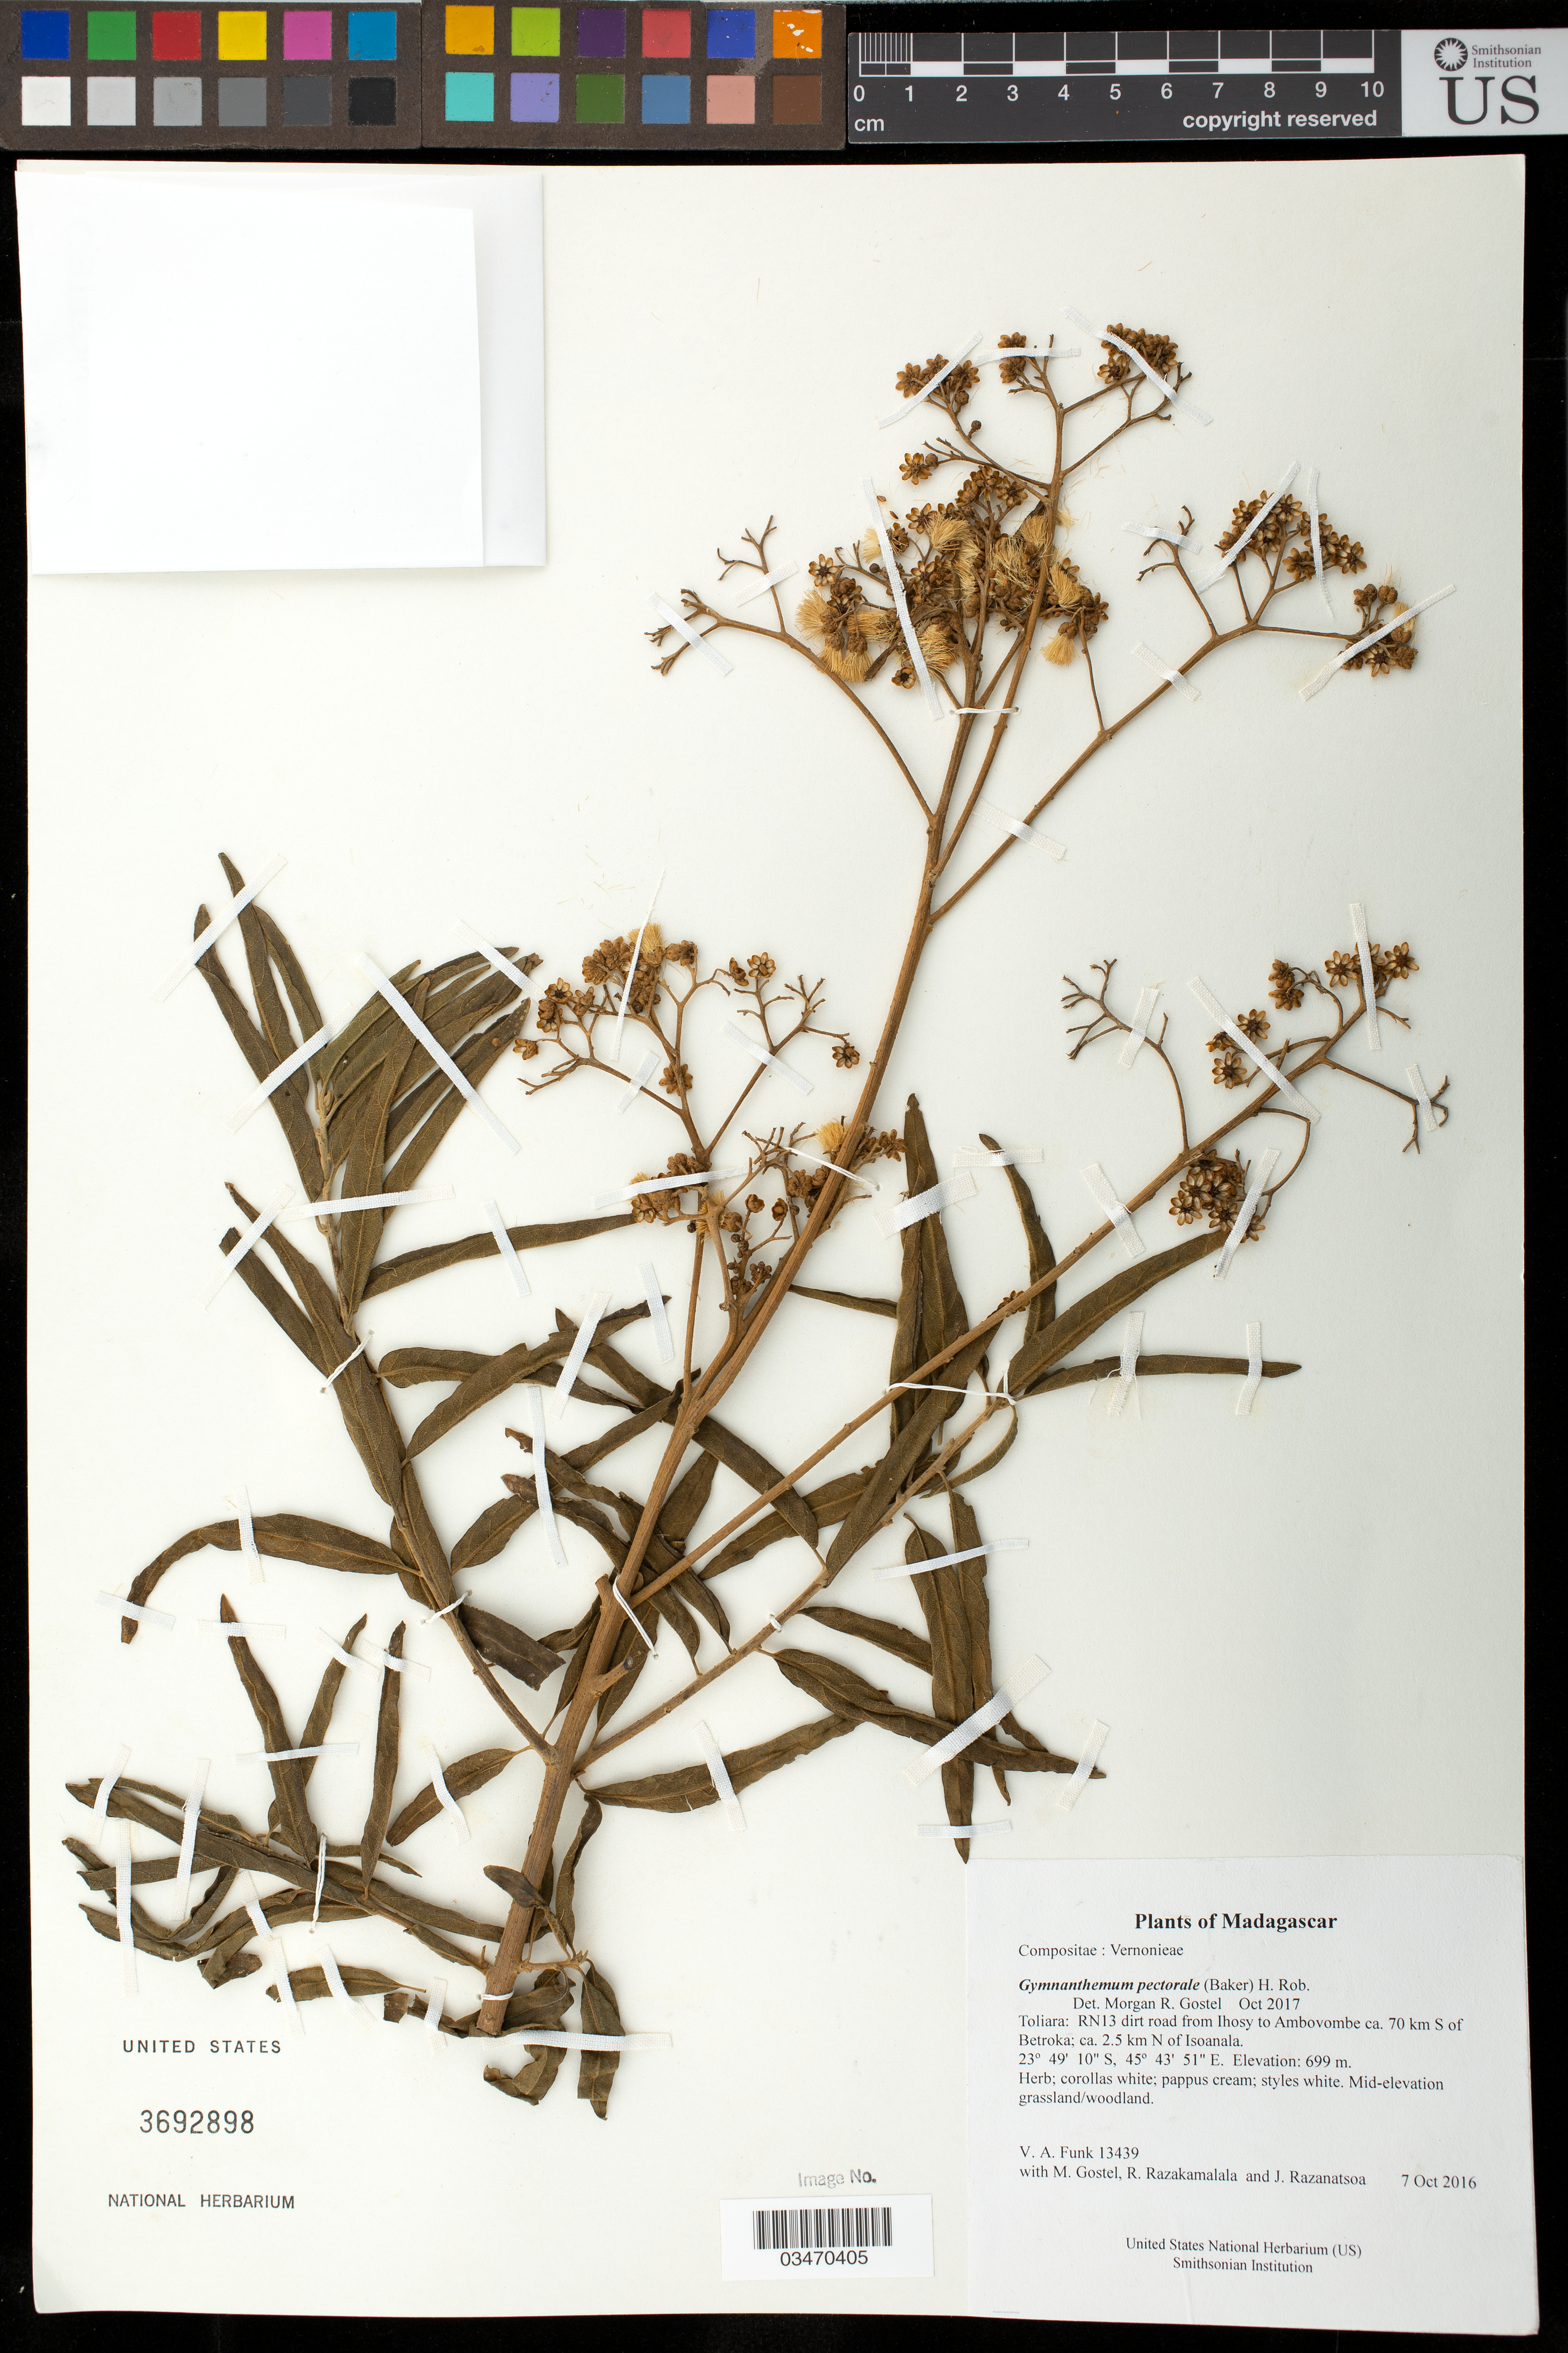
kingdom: Plantae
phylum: Tracheophyta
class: Magnoliopsida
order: Asterales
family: Asteraceae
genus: Gymnanthemum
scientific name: Gymnanthemum pectorale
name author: (Baker) H. Rob.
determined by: Gostel, M. R.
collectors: M. R. Gostel, R. Razakamalala & J. Razanatsoa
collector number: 13439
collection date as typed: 7 Oct 2016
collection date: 2016-10-07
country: Madagascar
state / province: Anosy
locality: RN13 dirt road from Ihosy to Ambovombe ca. 70 km S of Betroka; ca. 2.5 km N of Isoanala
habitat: Mid-elevation grassland/woodland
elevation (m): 699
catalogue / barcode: US 3692898